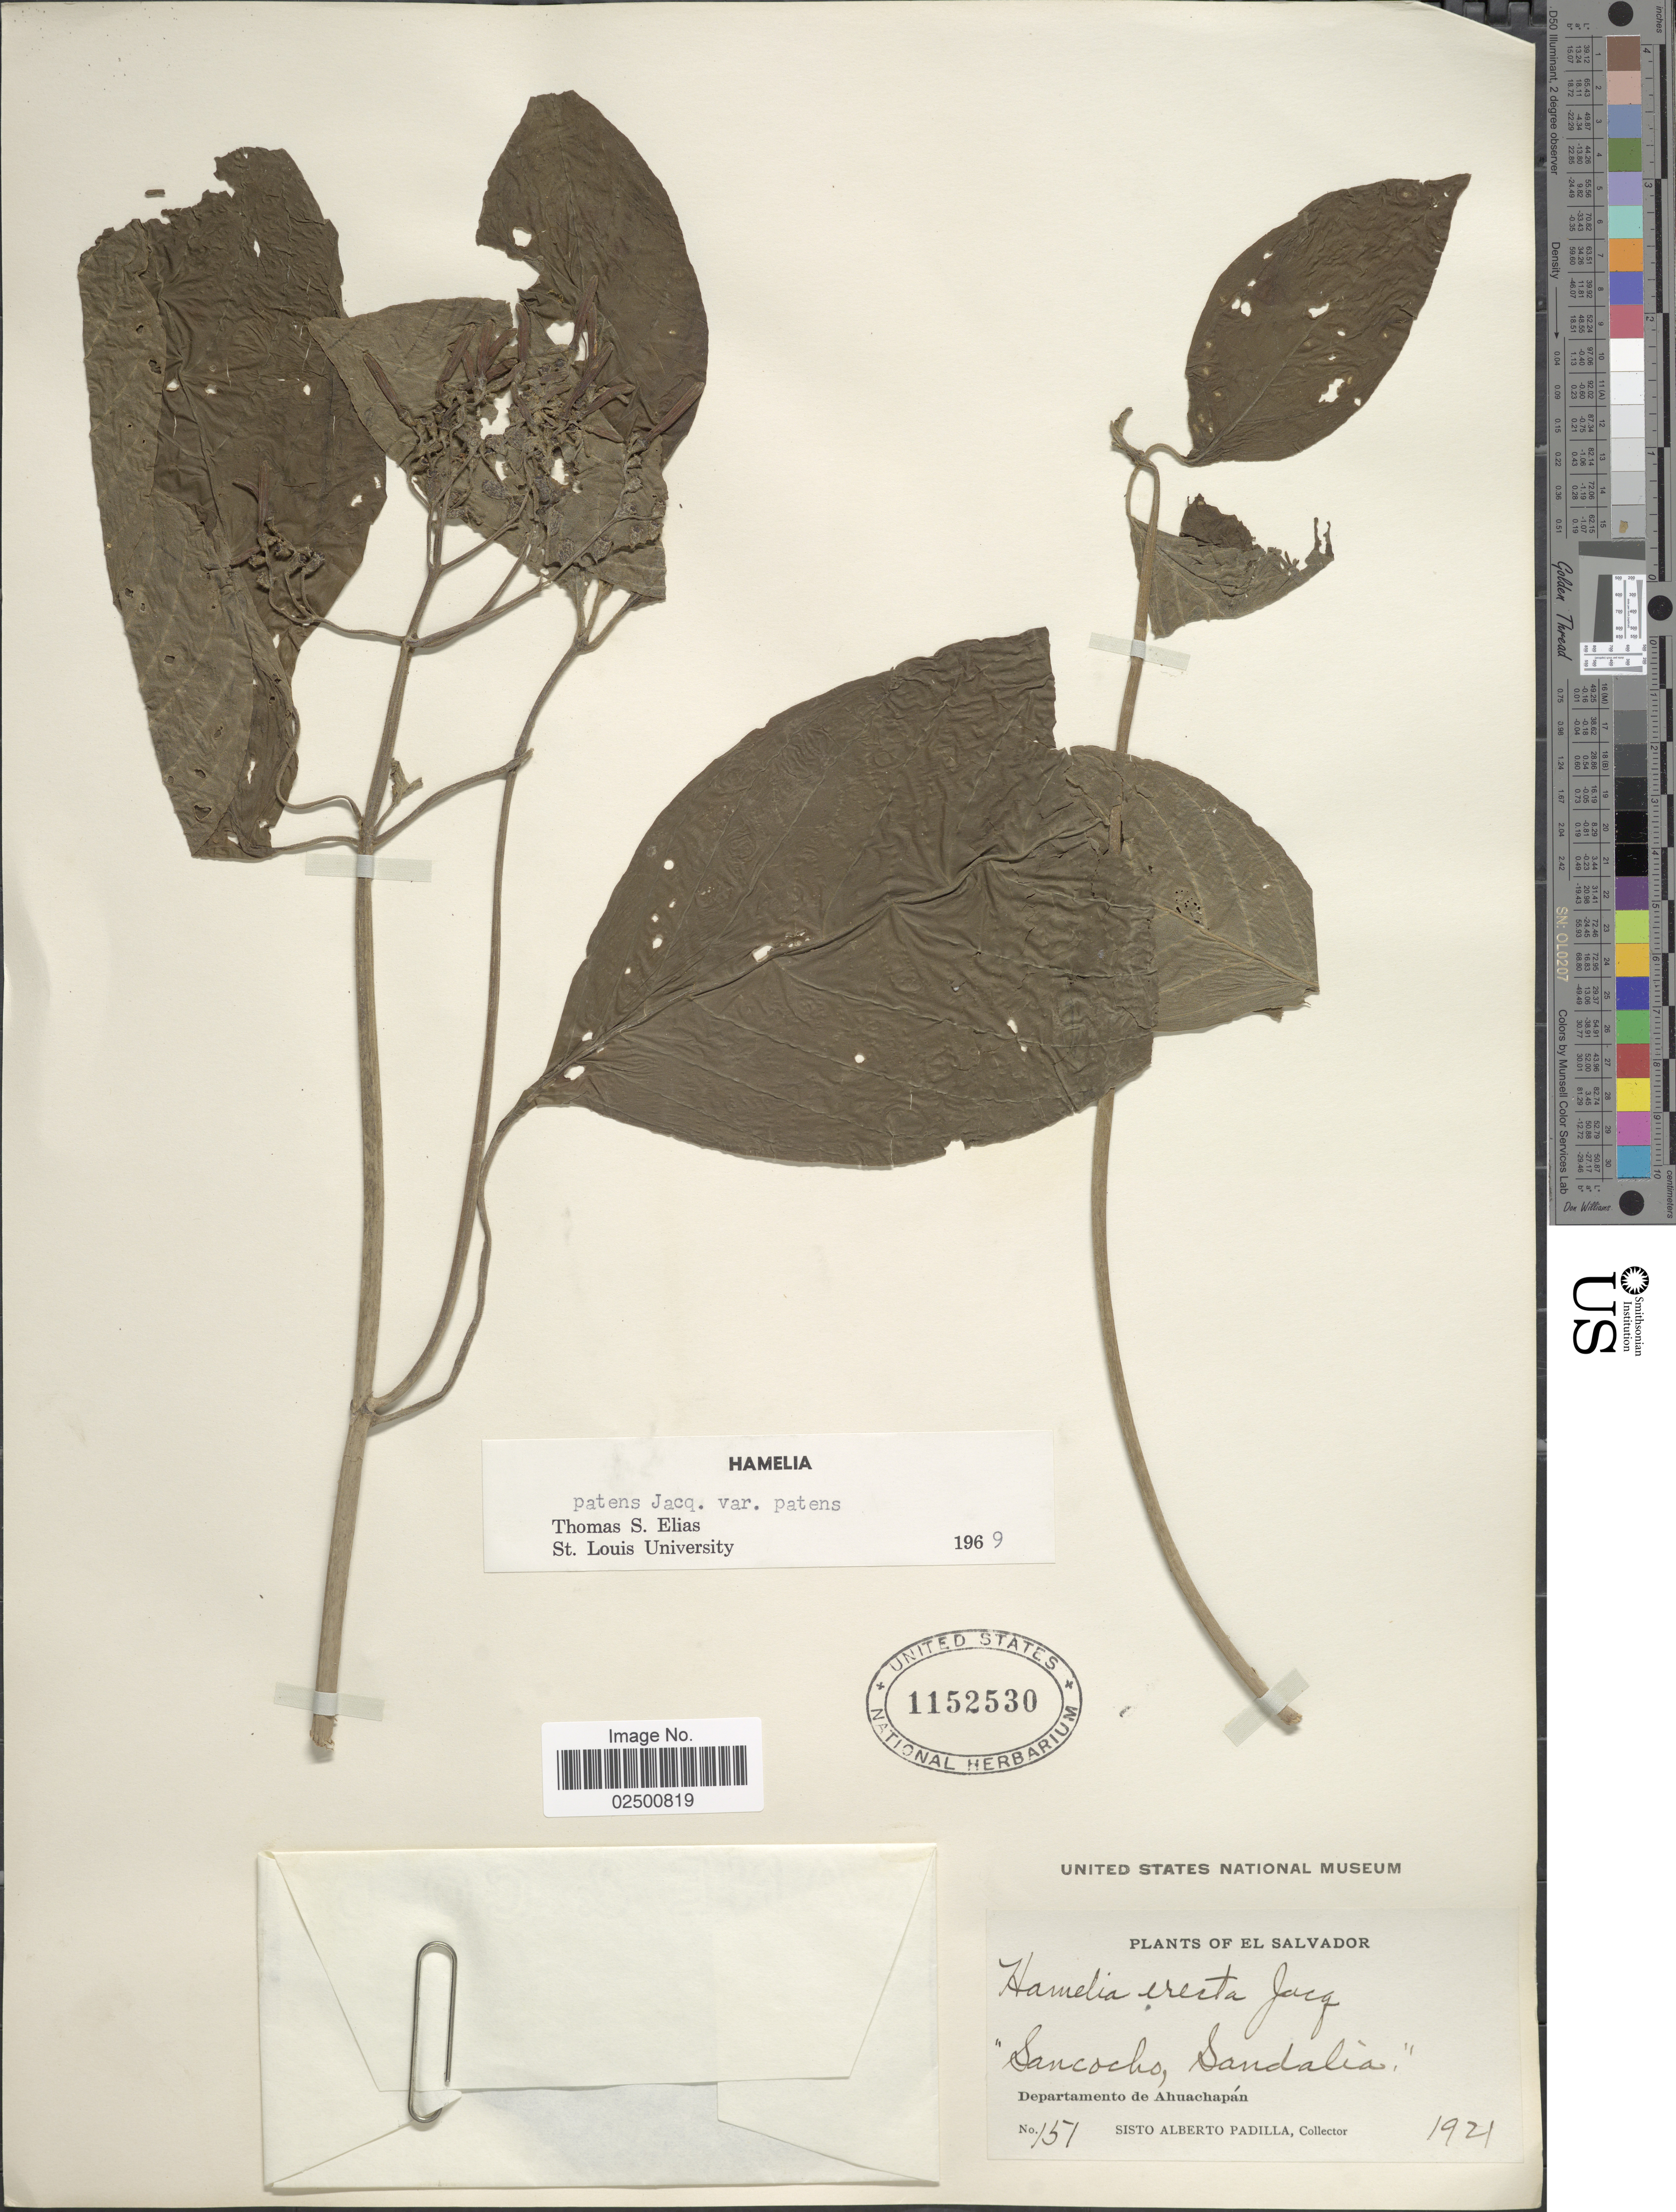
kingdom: Plantae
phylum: Tracheophyta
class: Magnoliopsida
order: Gentianales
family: Rubiaceae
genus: Hamelia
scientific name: Hamelia patens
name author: Jacq.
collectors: S. A. Padilla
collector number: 151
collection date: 1921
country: El Salvador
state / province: Ahuachapan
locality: Departamento de Ahuachapan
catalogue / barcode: US 1152530